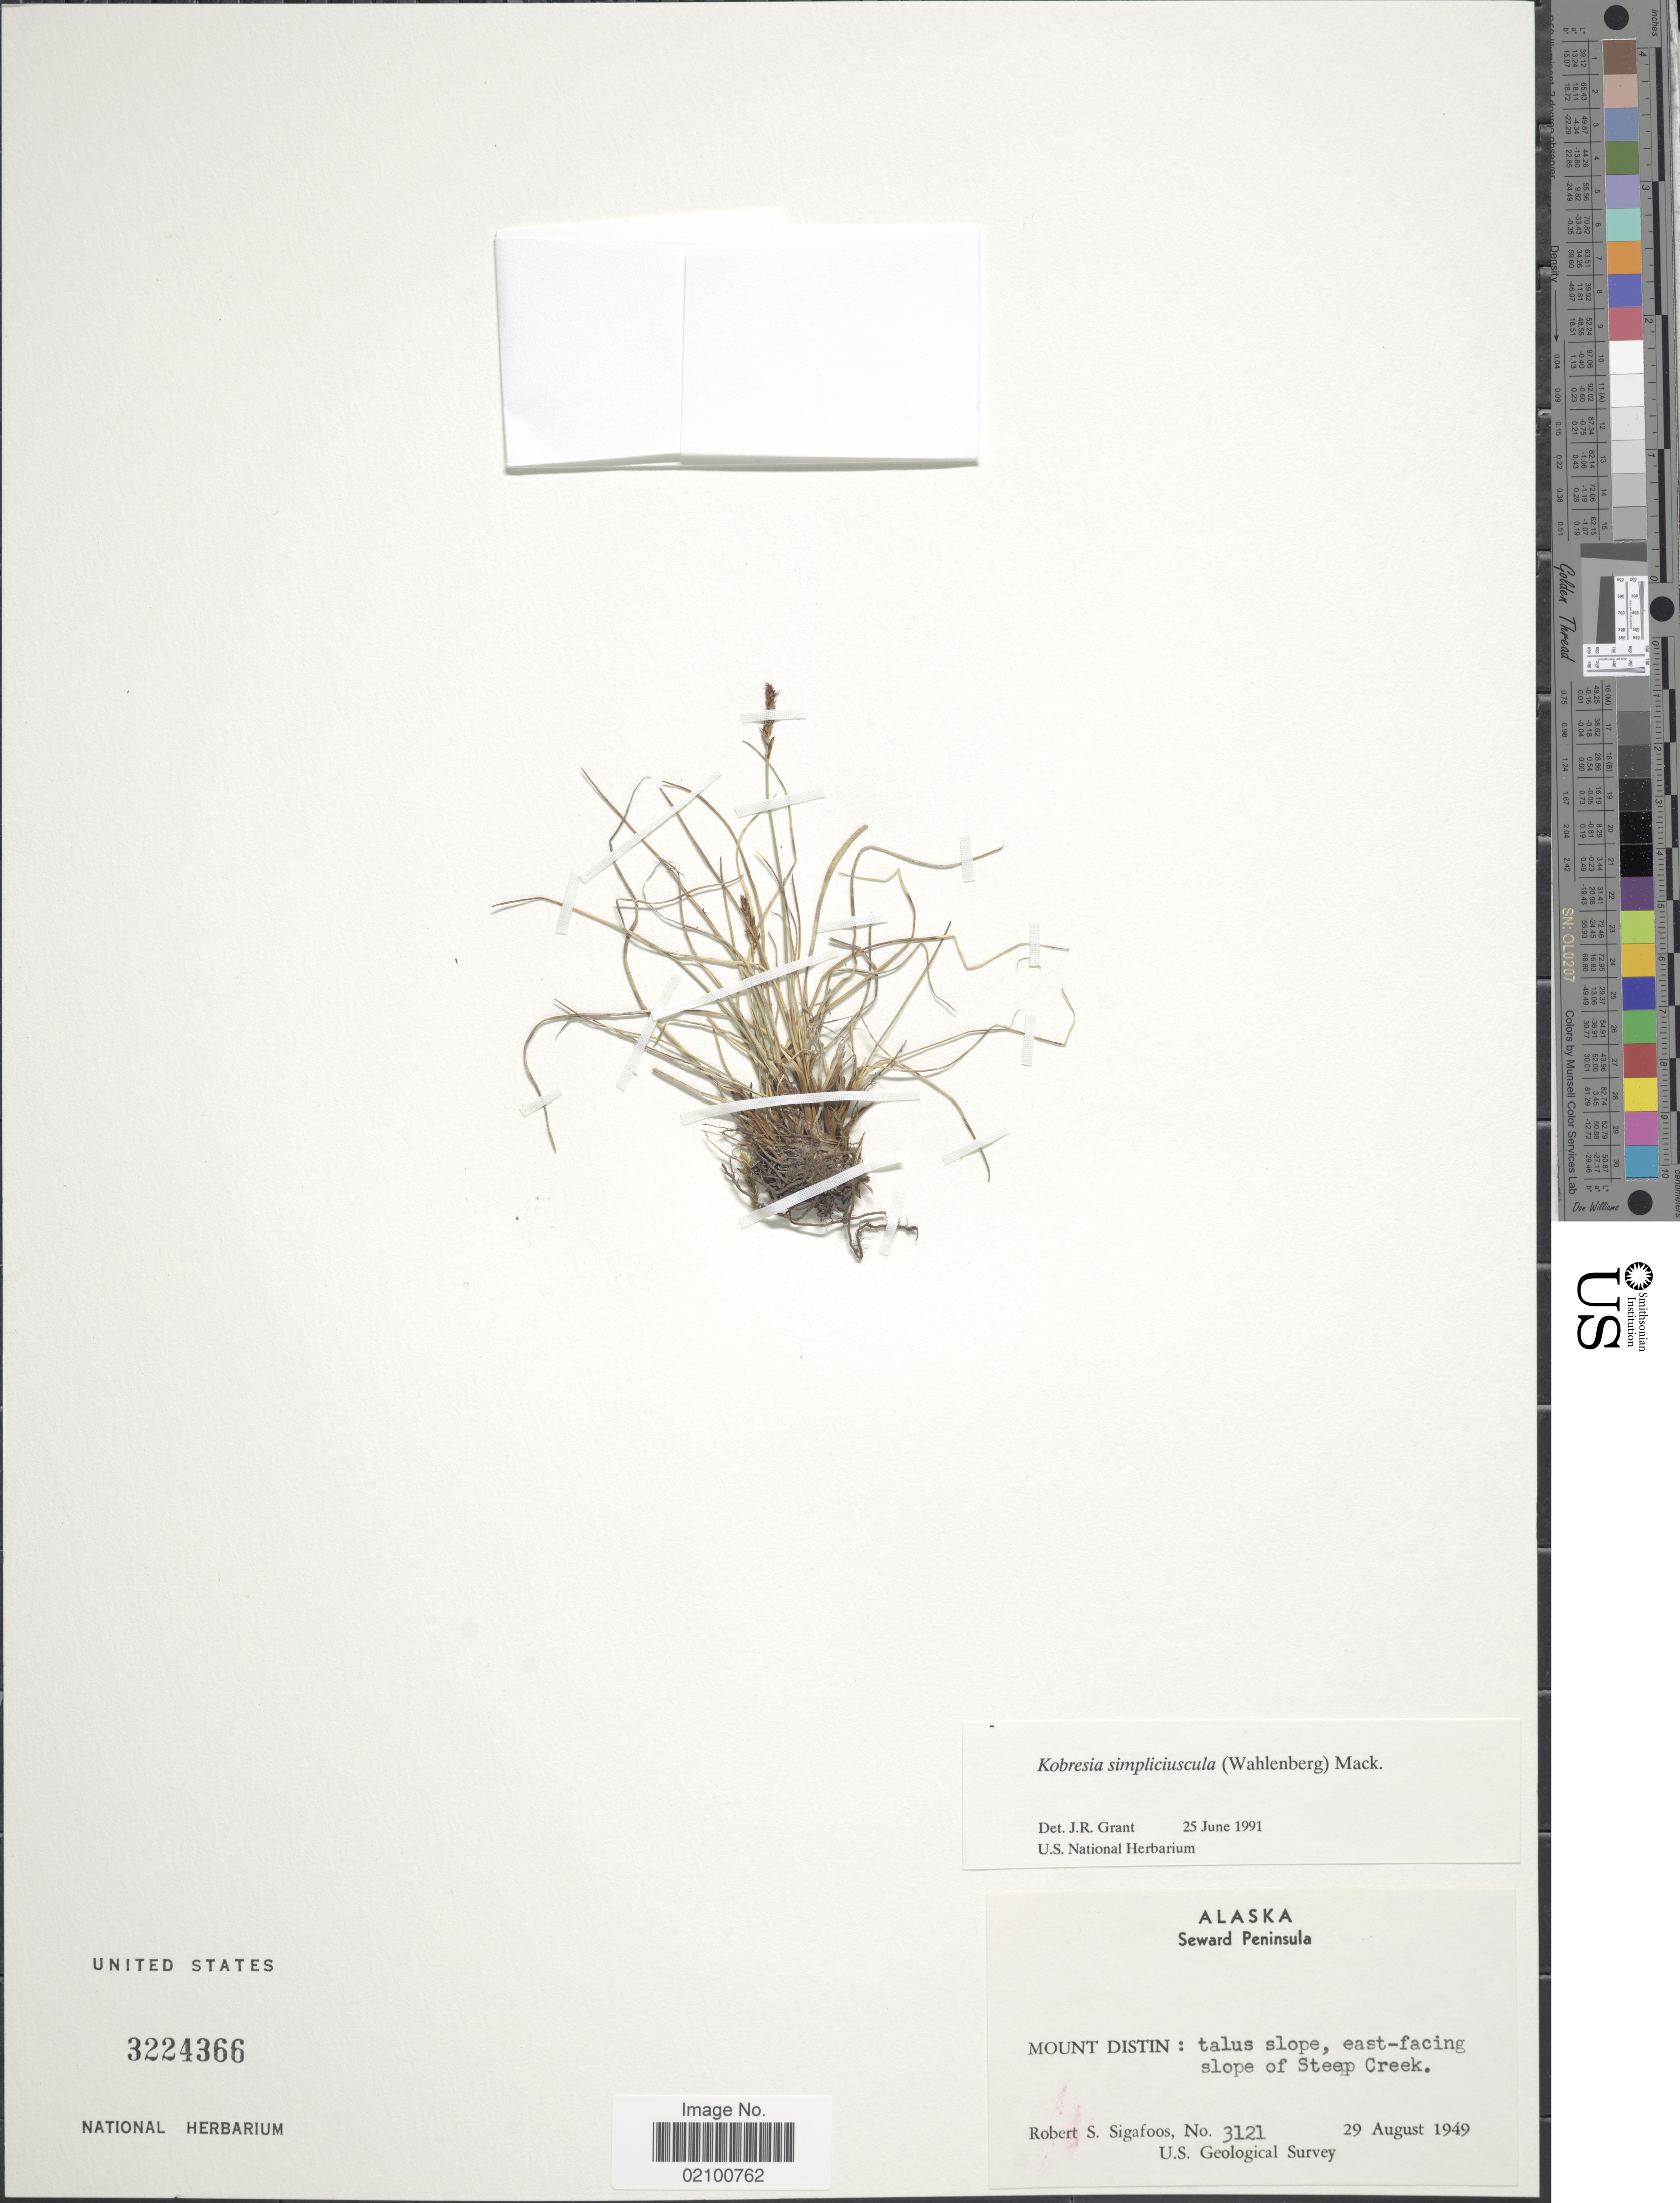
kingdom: Plantae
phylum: Tracheophyta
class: Liliopsida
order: Poales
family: Cyperaceae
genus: Carex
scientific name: Carex simpliciuscula subsp. simpliciuscula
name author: Wahlenb.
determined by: Strong, M. T., (US), Smithsonian Institution - National Museum of Natural History (UNITED STATES)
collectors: R. Sigafoos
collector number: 3121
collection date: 1949-08-29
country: United States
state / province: Alaska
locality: Seward Peninsula, Mount Distin, east-facing slope of Steep Creek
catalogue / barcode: US 3224366